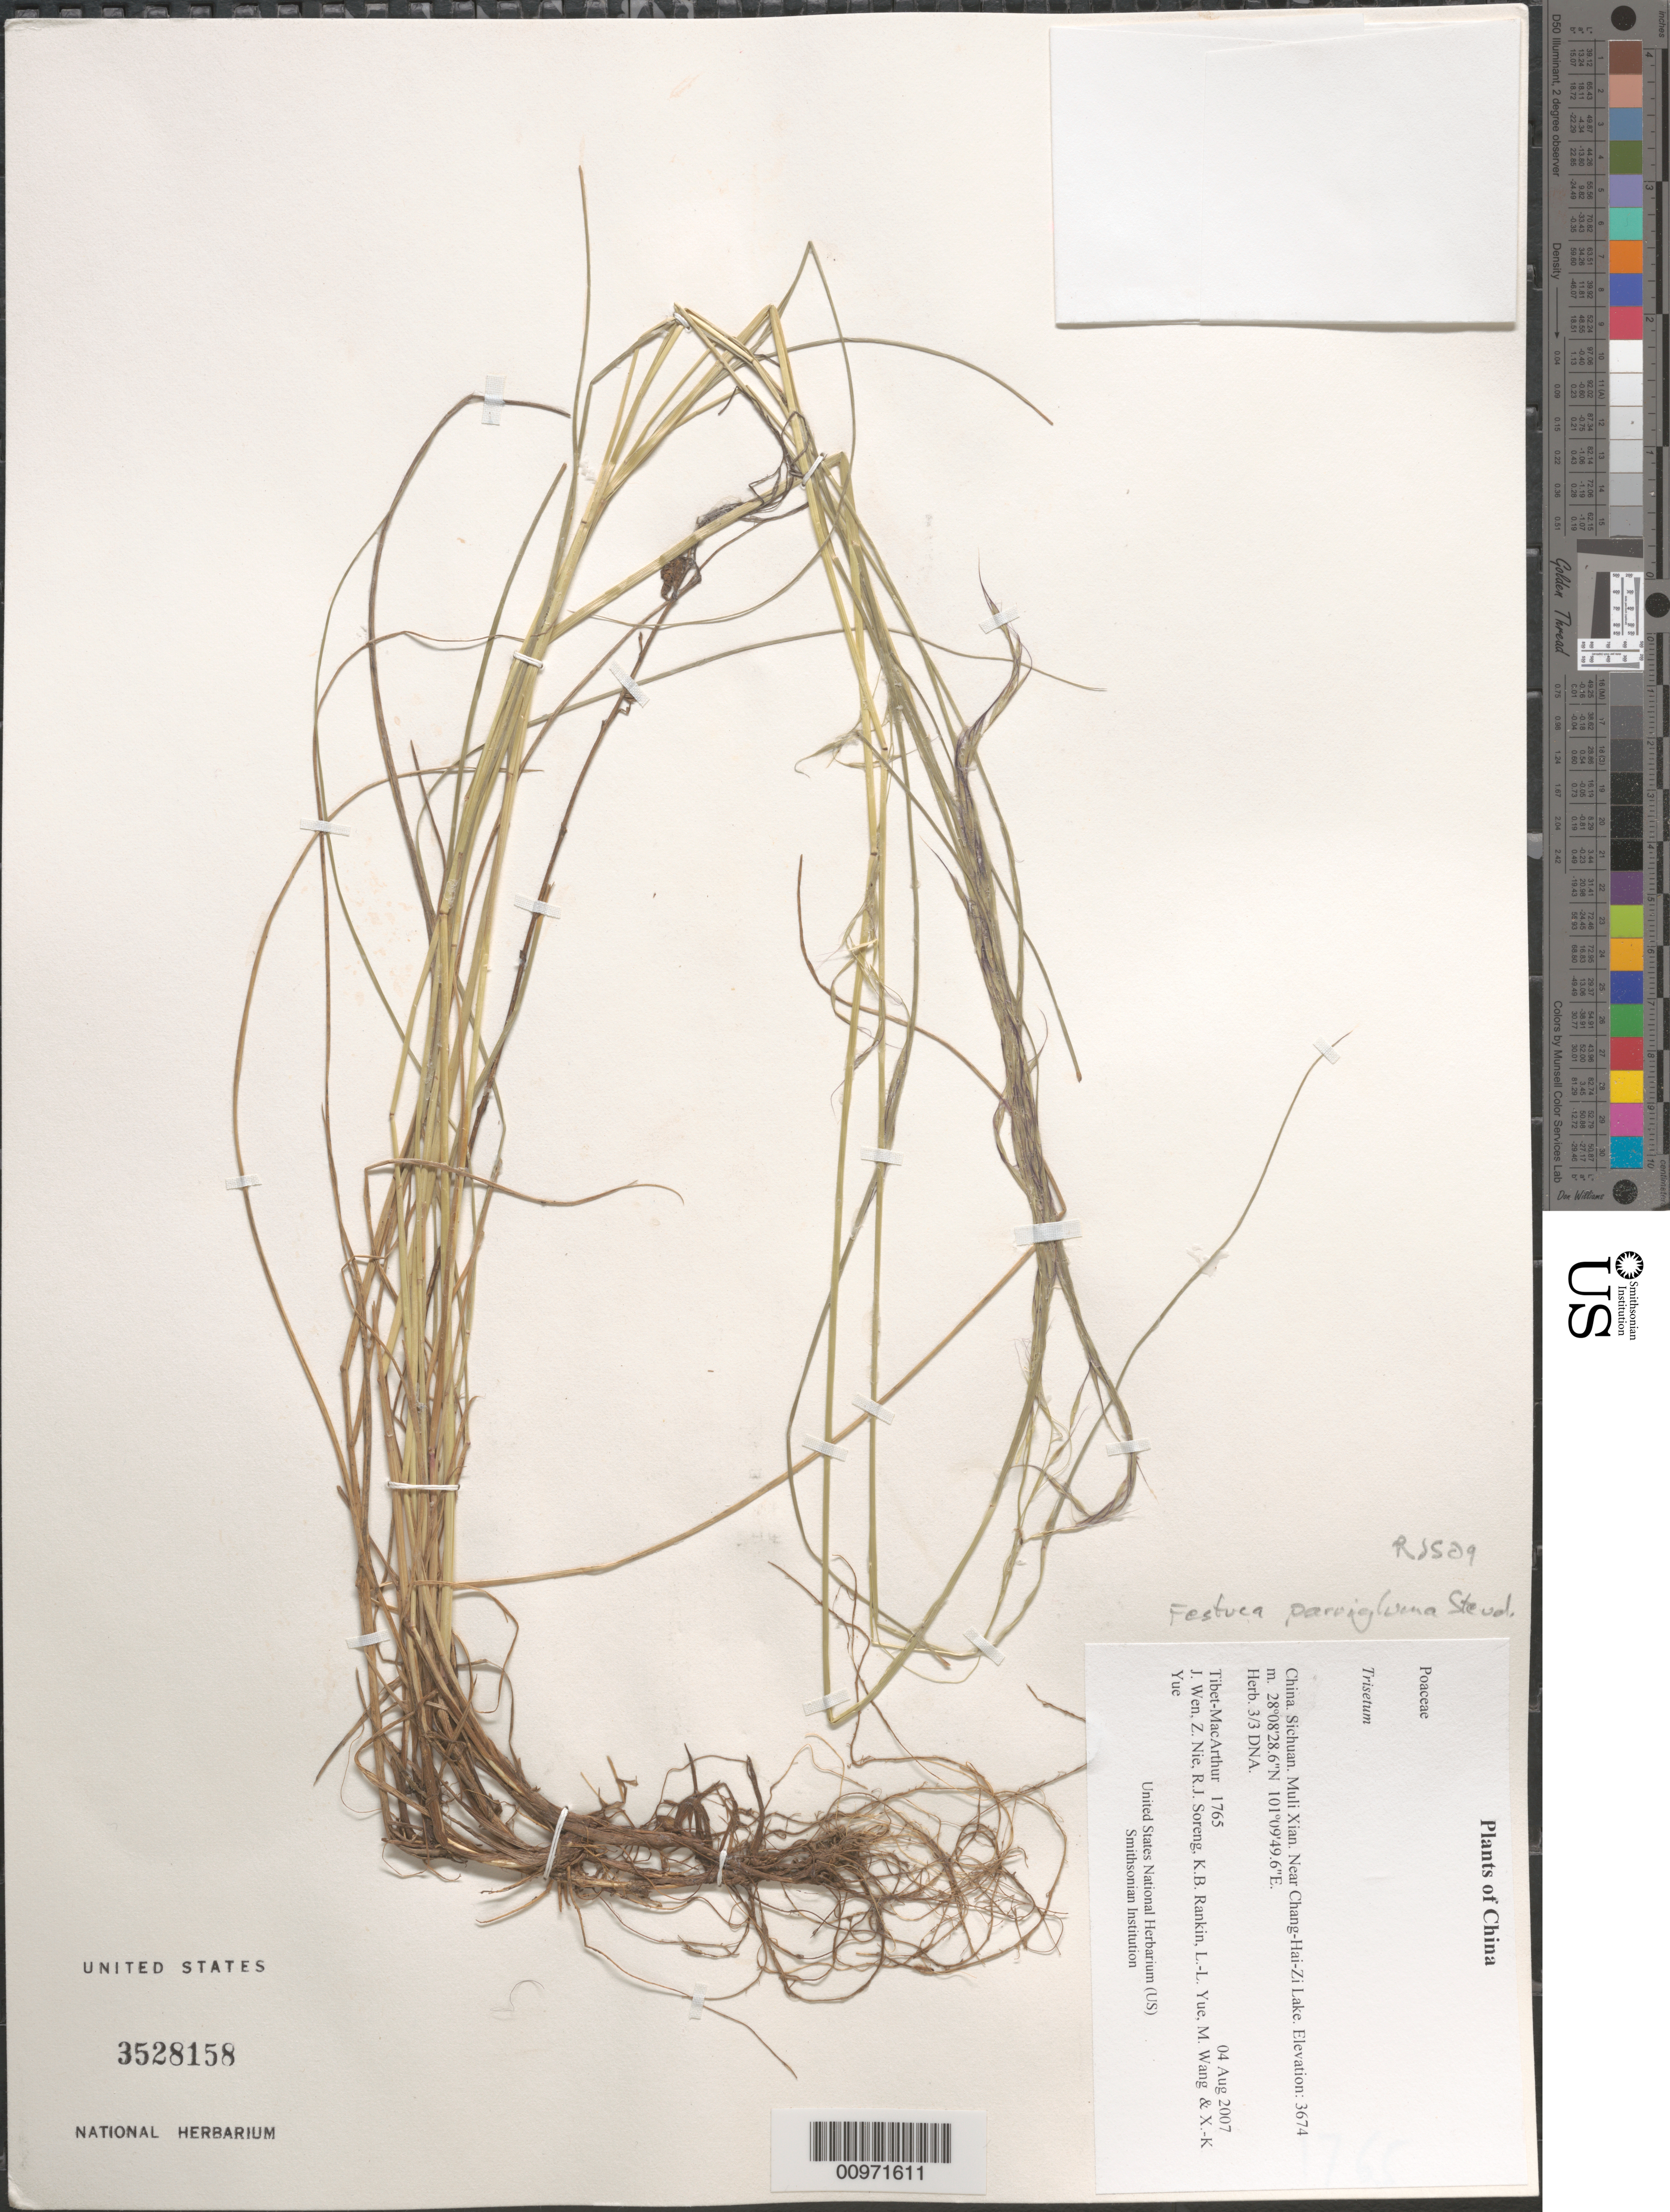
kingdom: Plantae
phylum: Tracheophyta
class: Liliopsida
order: Poales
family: Poaceae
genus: Hesperochloa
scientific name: Hesperochloa parvigluma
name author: (Steud.)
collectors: Tibet-MacArthur, J. Wen, Z. Nie, R. J. Soreng, K. Rankin, L. Yue, M. Wang & X. Yue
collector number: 1765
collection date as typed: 04 Aug 2007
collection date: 2007-08-04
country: China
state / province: Sichuan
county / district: Muli Xian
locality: Near Chang-Hai-Zi Lake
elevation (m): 3674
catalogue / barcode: US 3528158